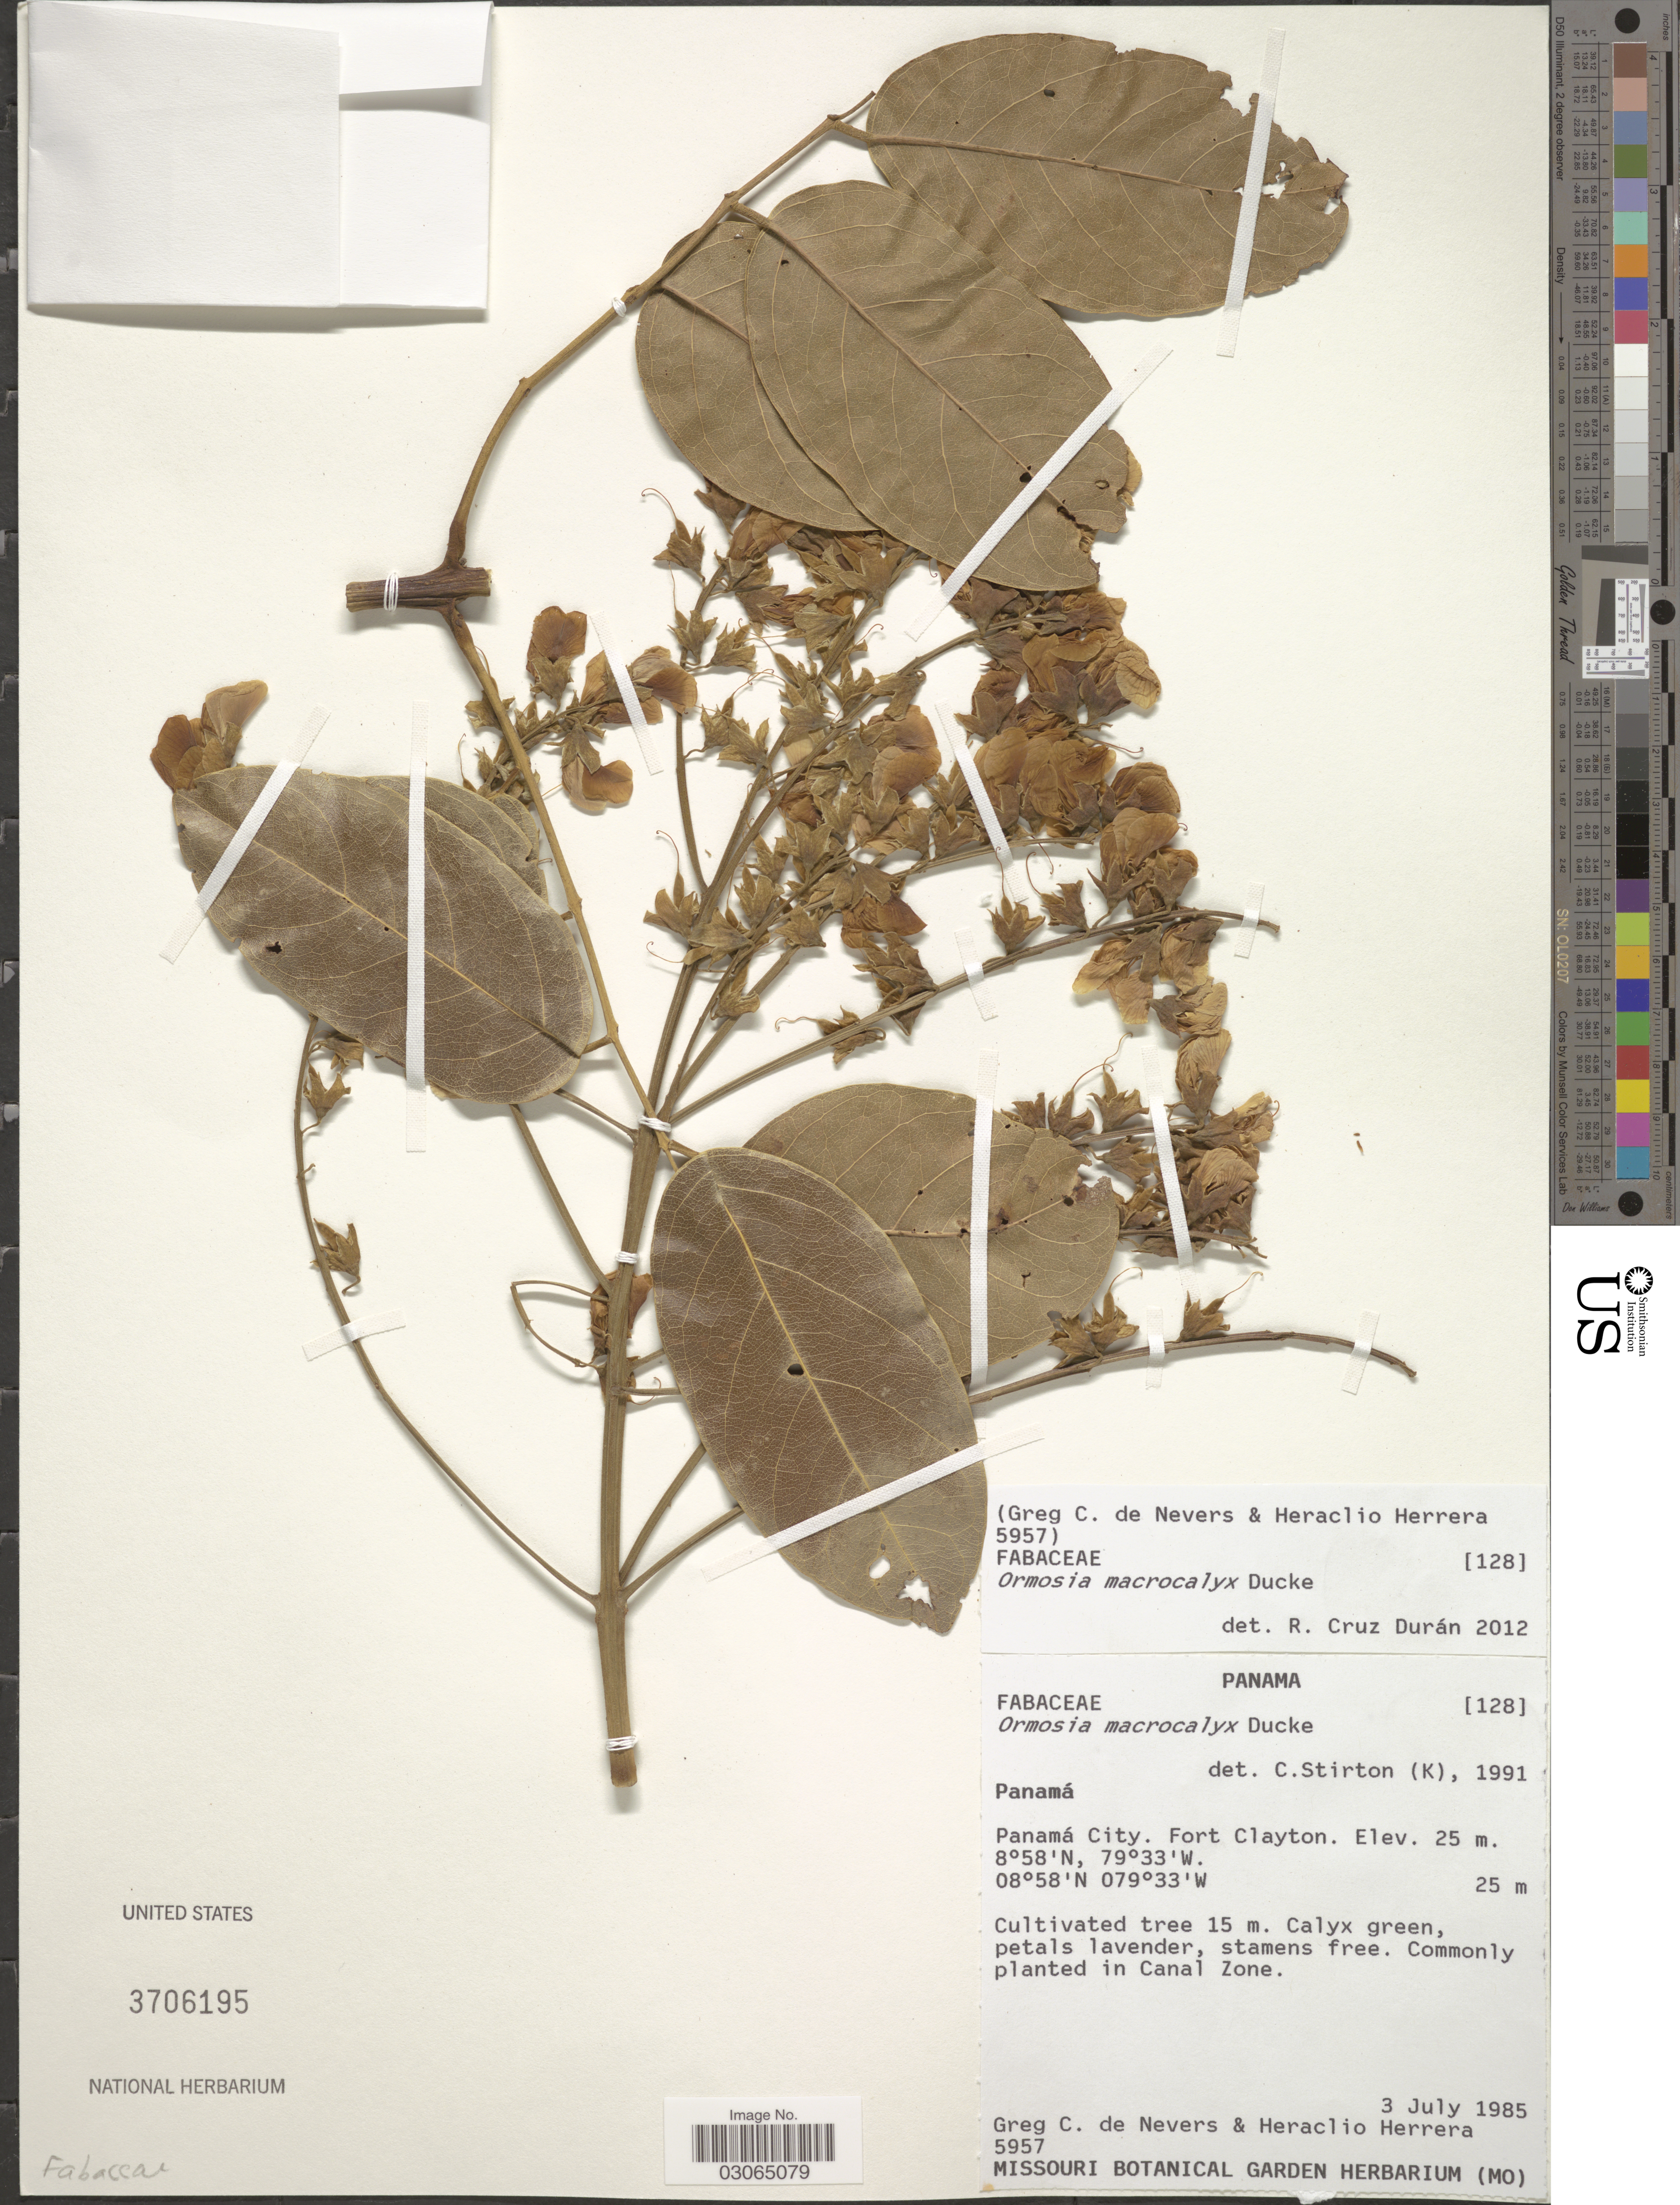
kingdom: Plantae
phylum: Tracheophyta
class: Magnoliopsida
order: Fabales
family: Fabaceae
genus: Ormosia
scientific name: Ormosia macrocalyx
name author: Ducke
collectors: G. C. de Nevers & H. Herrera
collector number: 5957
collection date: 1985-07-03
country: Panama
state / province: Panamá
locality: Panamá City. Fort Clayton.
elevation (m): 25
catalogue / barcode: US 3706195